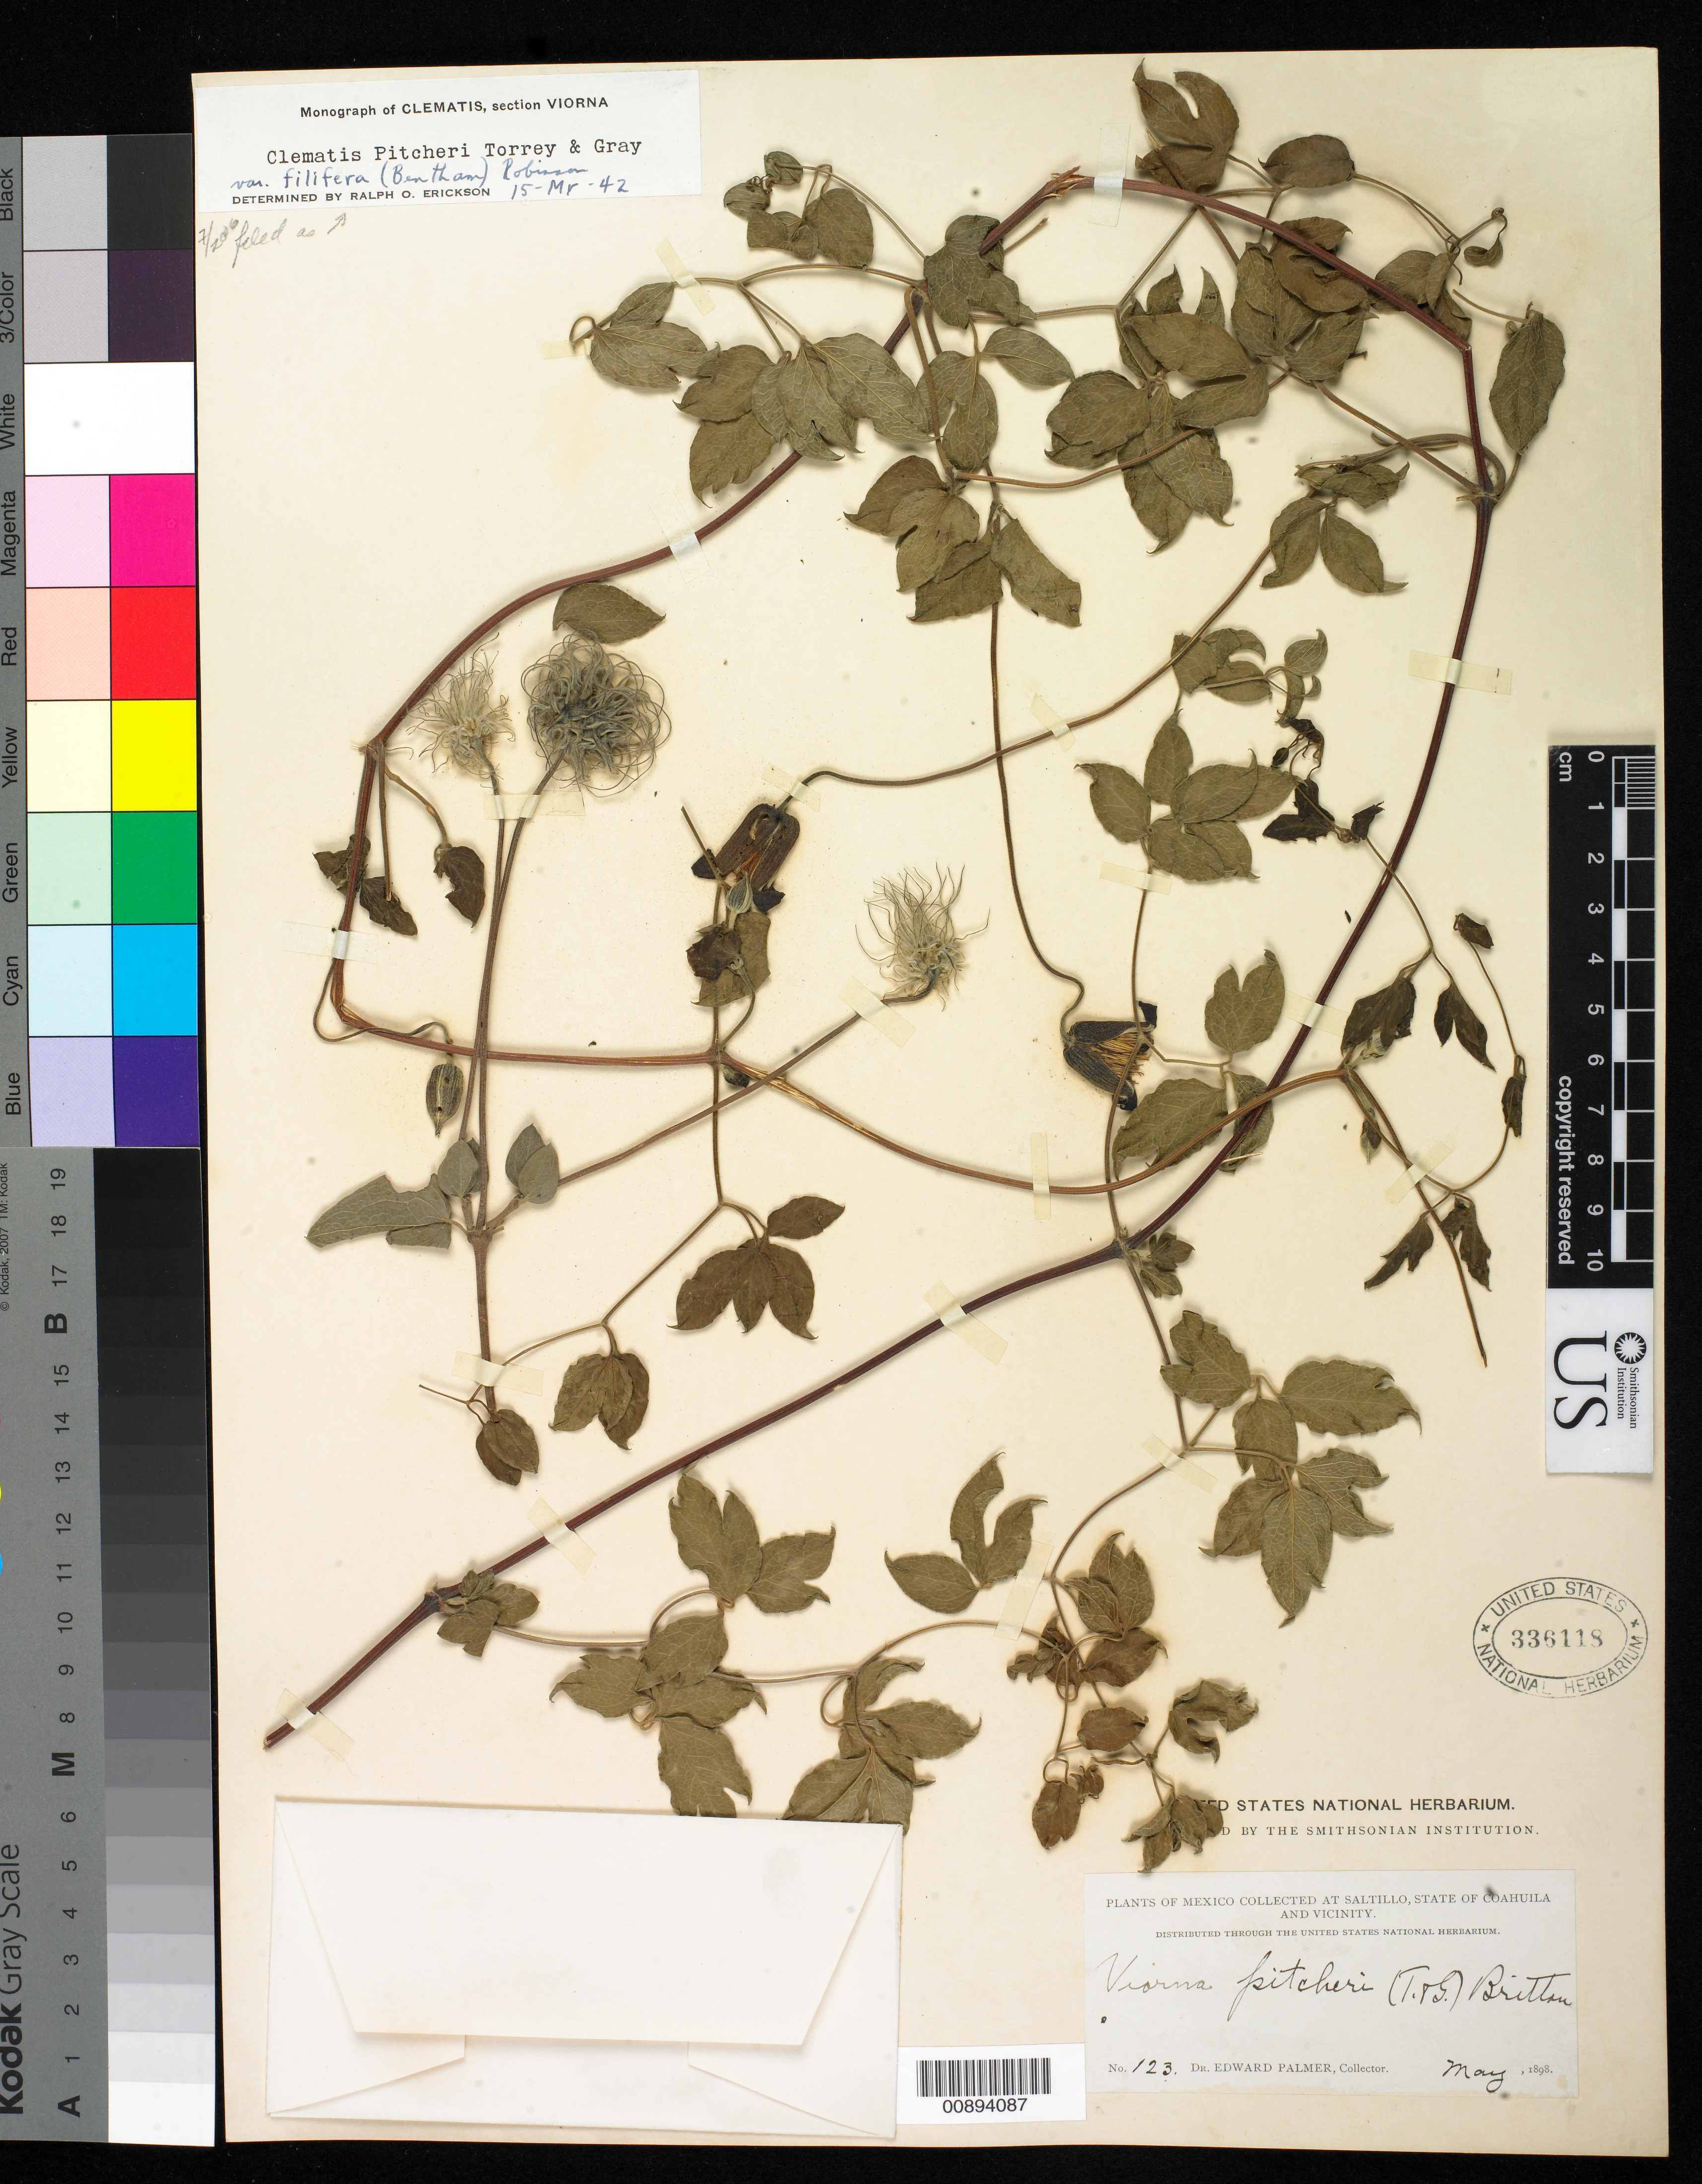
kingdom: Plantae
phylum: Tracheophyta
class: Magnoliopsida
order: Ranunculales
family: Ranunculaceae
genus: Clematis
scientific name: Clematis pitcheri var. filifera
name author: (Benth.) B.L. Rob.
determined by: Erickson, R. O.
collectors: E. Palmer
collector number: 123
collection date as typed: May 1898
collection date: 1898-05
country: Mexico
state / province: Coahuila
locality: Saltillo, Coahuila and vicinity.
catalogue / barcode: US 336118